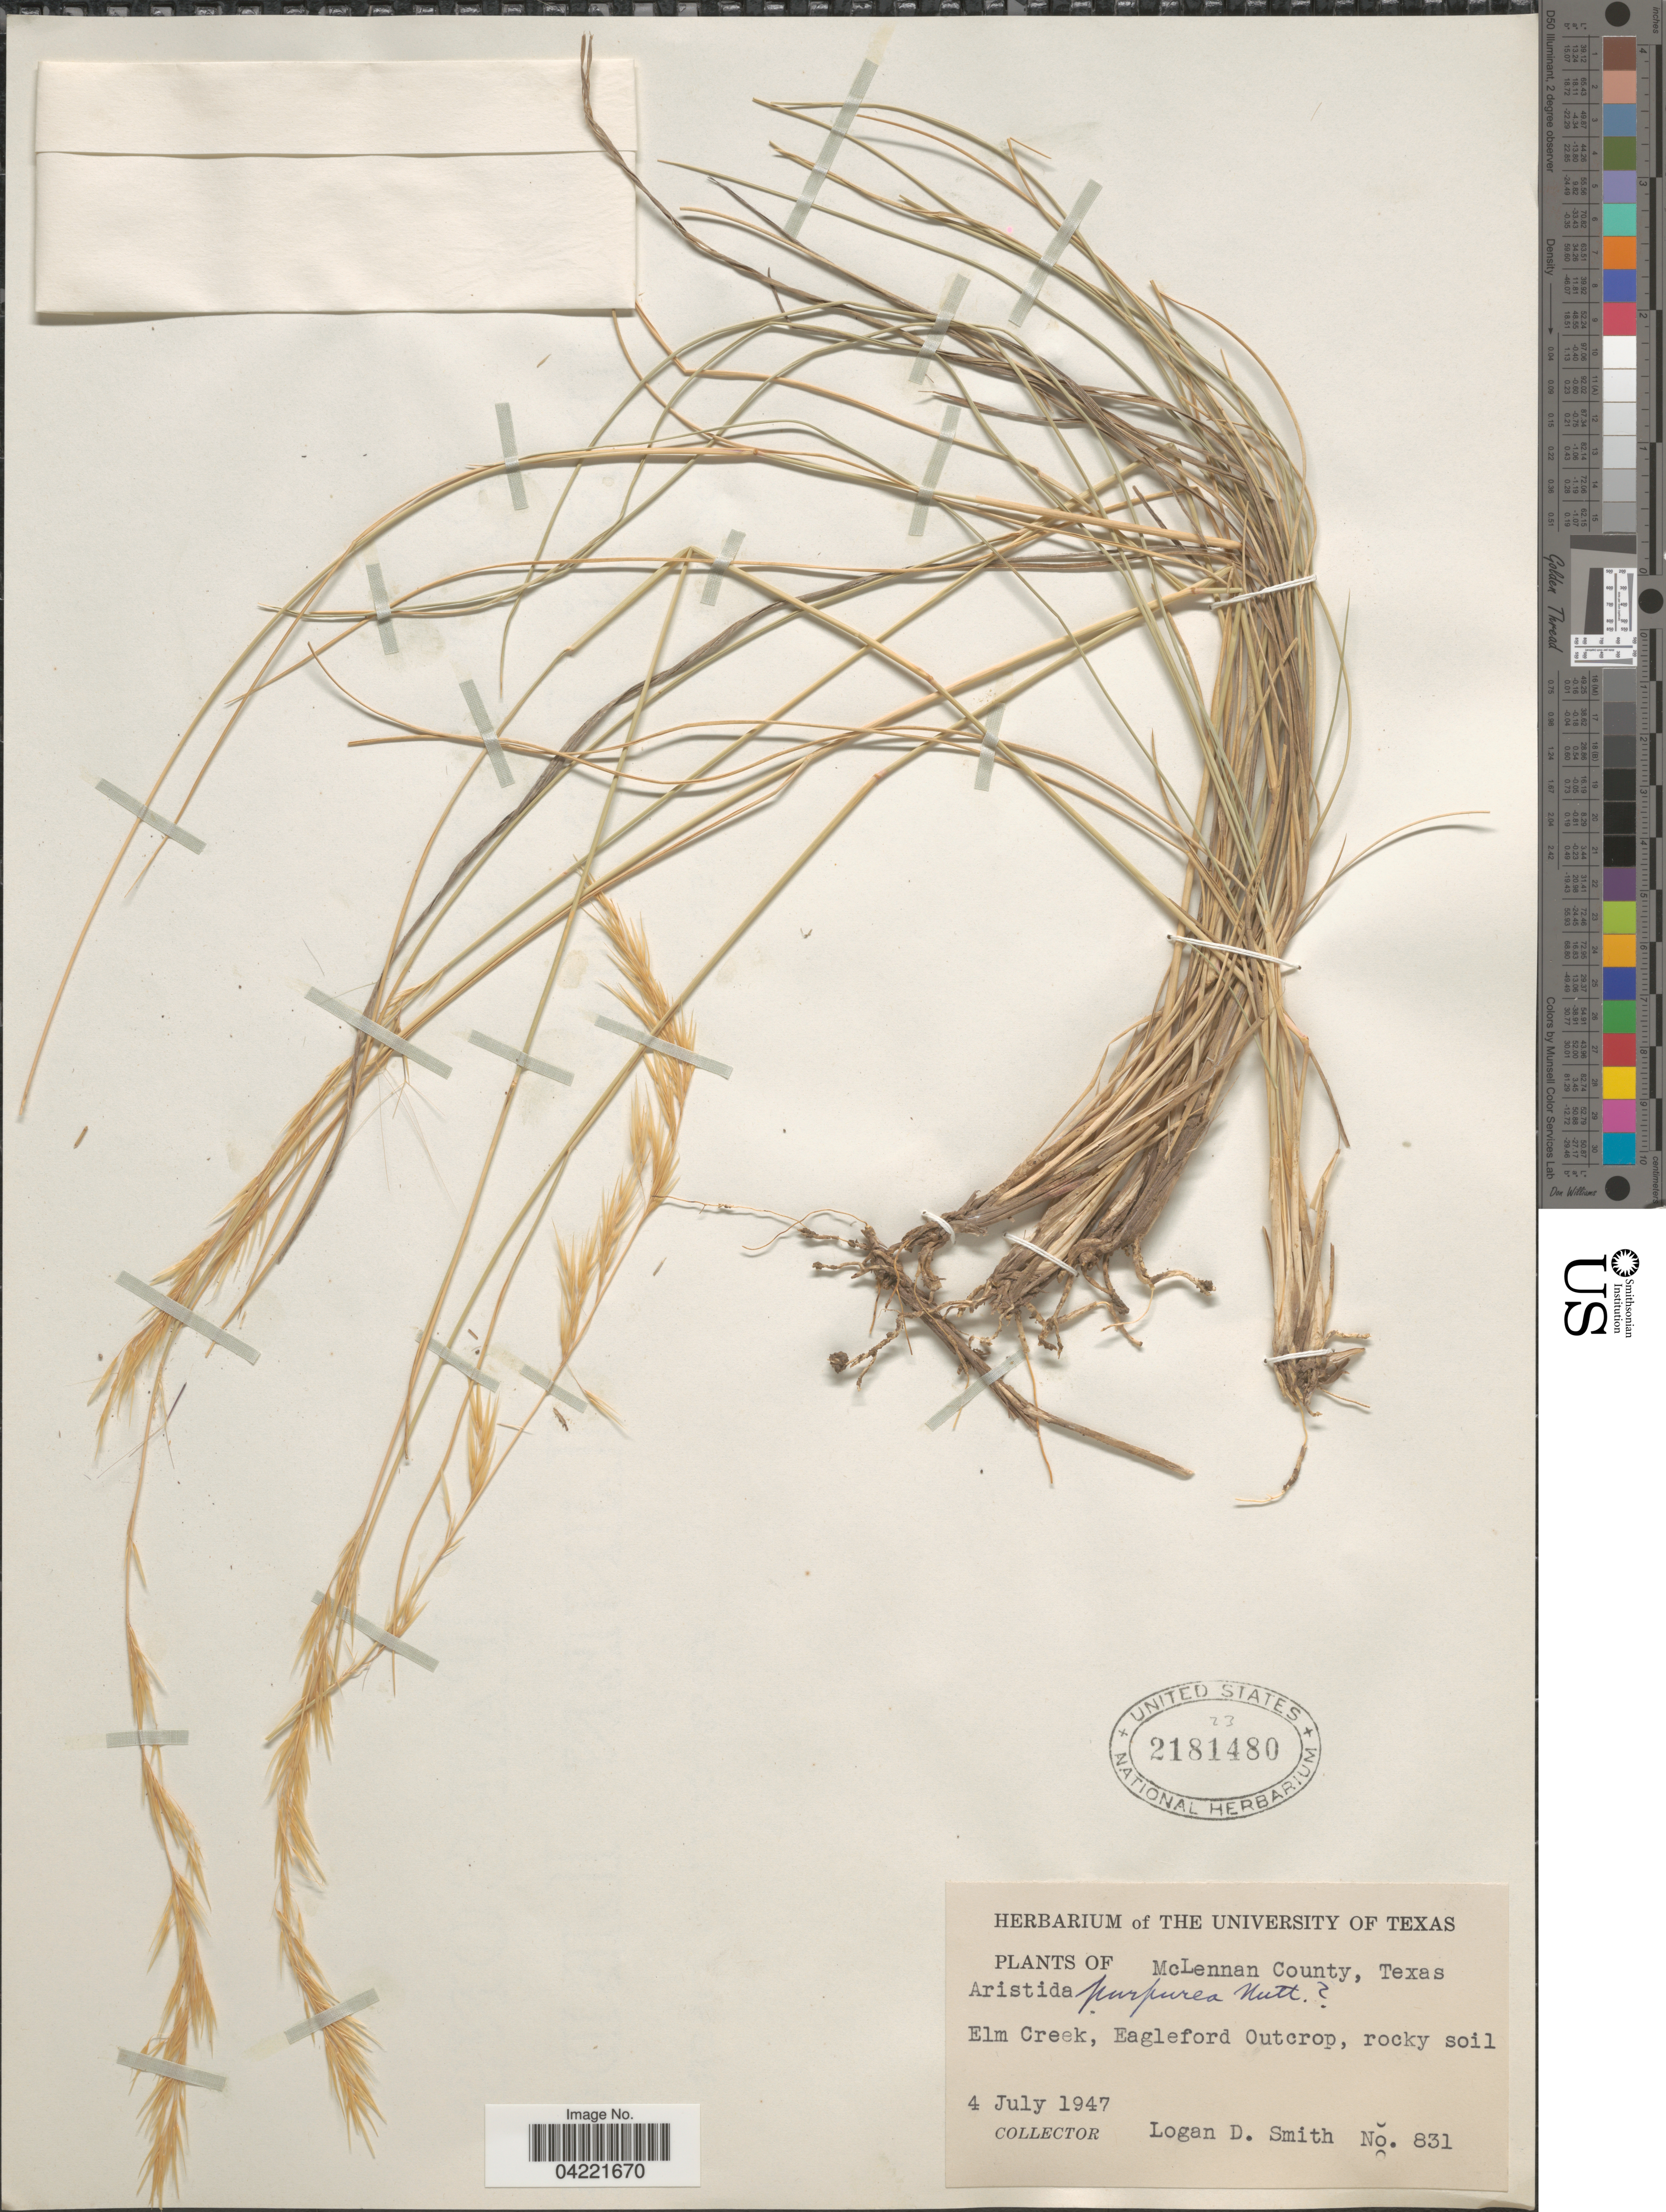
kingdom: Plantae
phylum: Tracheophyta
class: Liliopsida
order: Poales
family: Poaceae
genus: Aristida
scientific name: Aristida purpurea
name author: Nutt.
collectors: L. Smith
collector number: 831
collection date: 1947-07-04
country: United States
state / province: Texas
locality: McLennan County. Elm Creek, Eagleford Outcrop, rocky soil.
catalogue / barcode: US 2181480